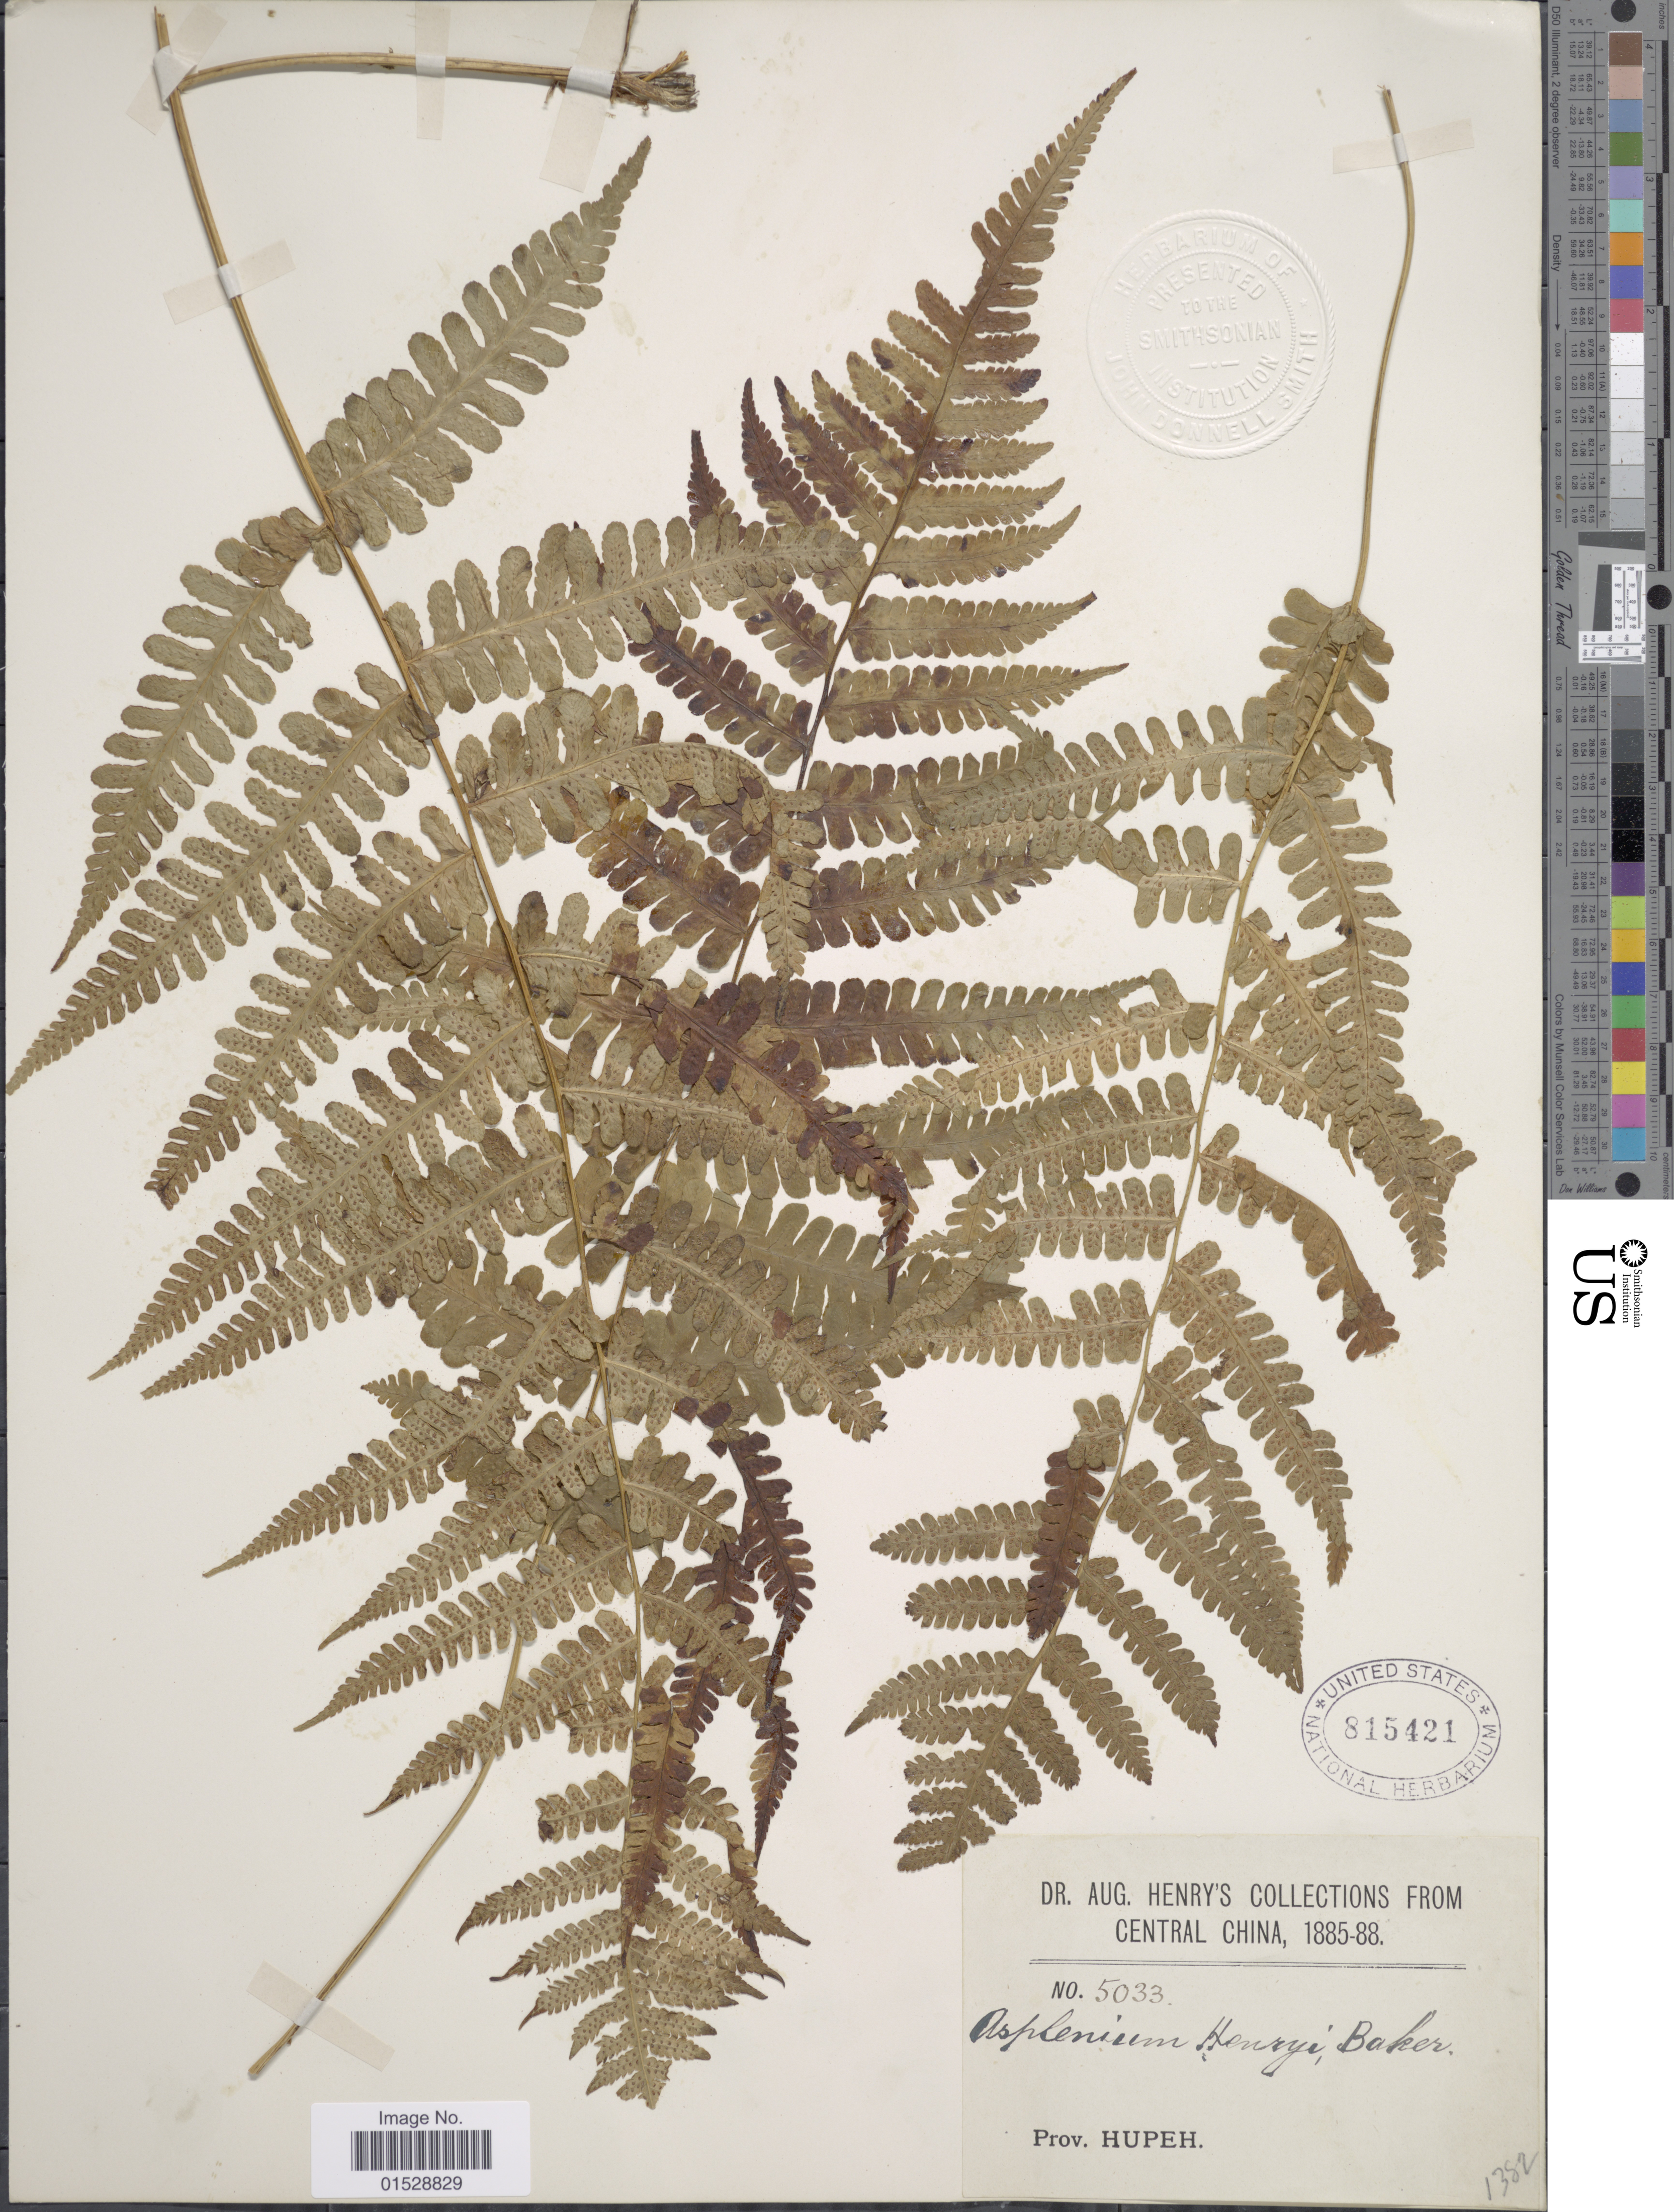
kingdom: Plantae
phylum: Tracheophyta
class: Polypodiopsida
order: Polypodiales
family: Athyriaceae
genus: Deparia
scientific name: Deparia henryi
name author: (Baker) M. Kato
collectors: A. Henry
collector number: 5033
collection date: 1885/1888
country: China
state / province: Hubei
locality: Central China, Prov. Hupeh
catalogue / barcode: US 815421